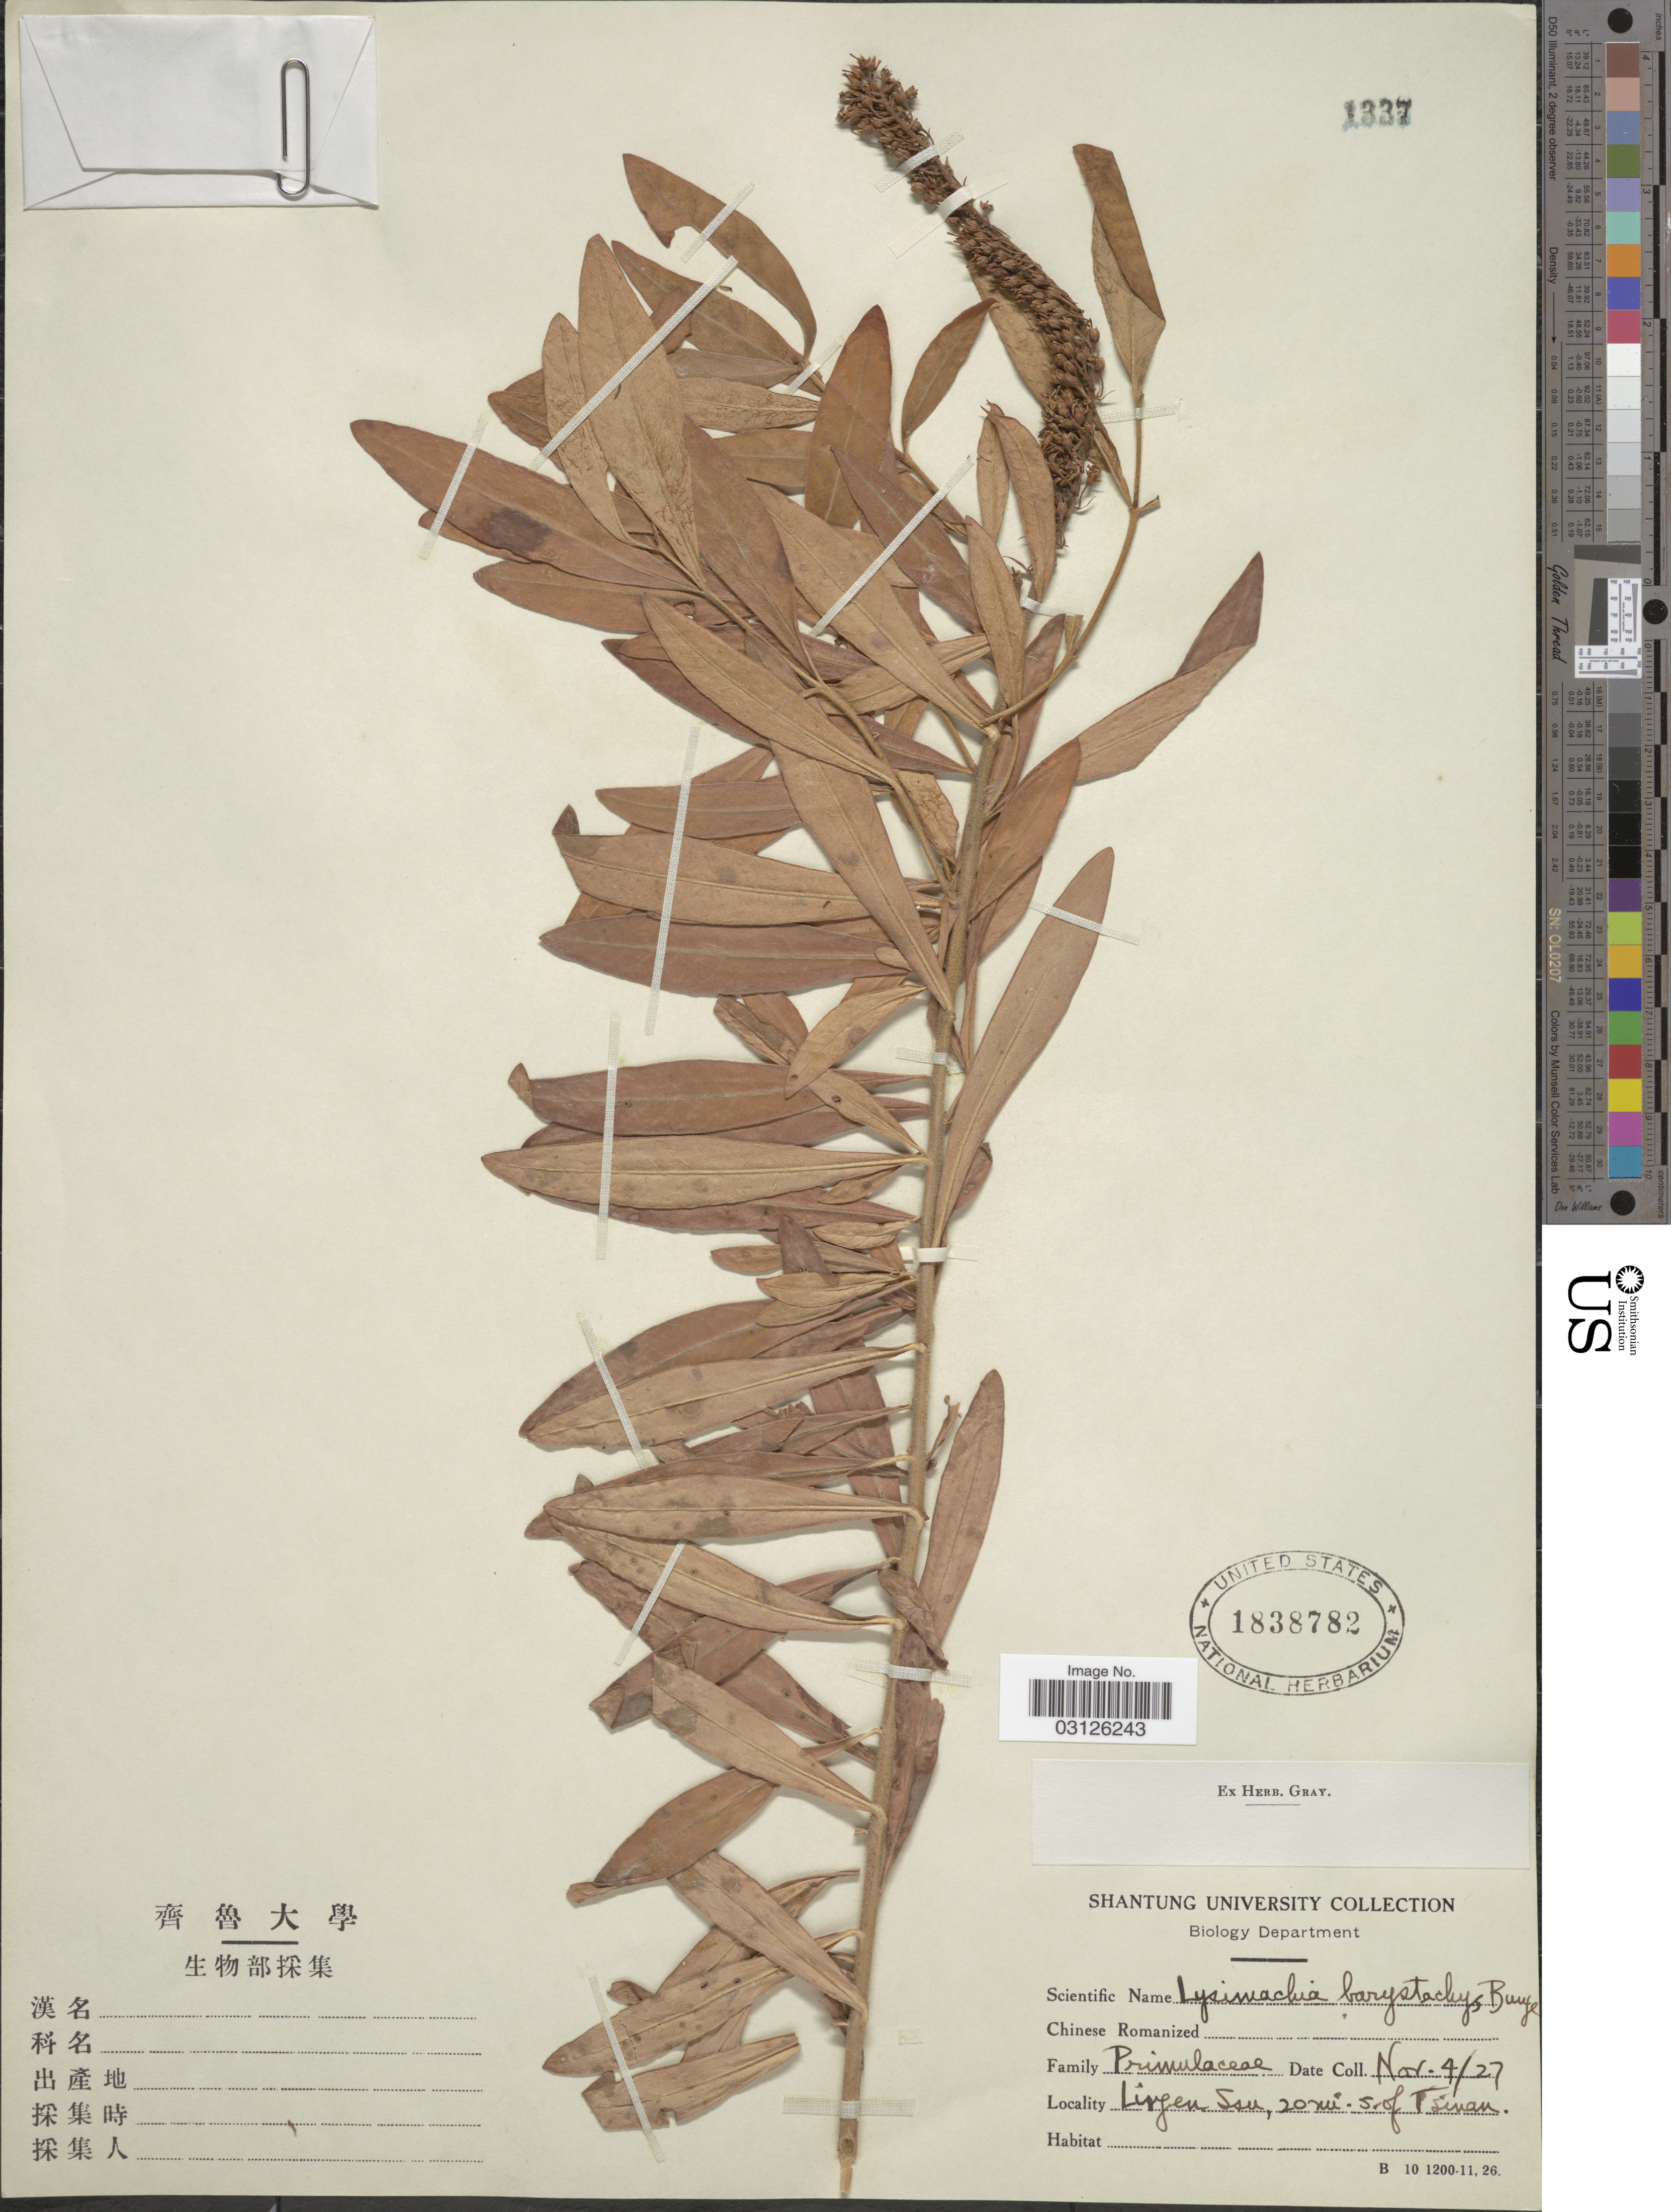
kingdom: Plantae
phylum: Tracheophyta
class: Magnoliopsida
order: Ericales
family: Primulaceae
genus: Lysimachia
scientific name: Lysimachia barystachys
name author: Bunge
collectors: Shantung University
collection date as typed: Transcribed d/m/y: 4/11/27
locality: Lirgen [interpreted] Szu, 20 mi. s. of Tsinan.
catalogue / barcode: US 1838782